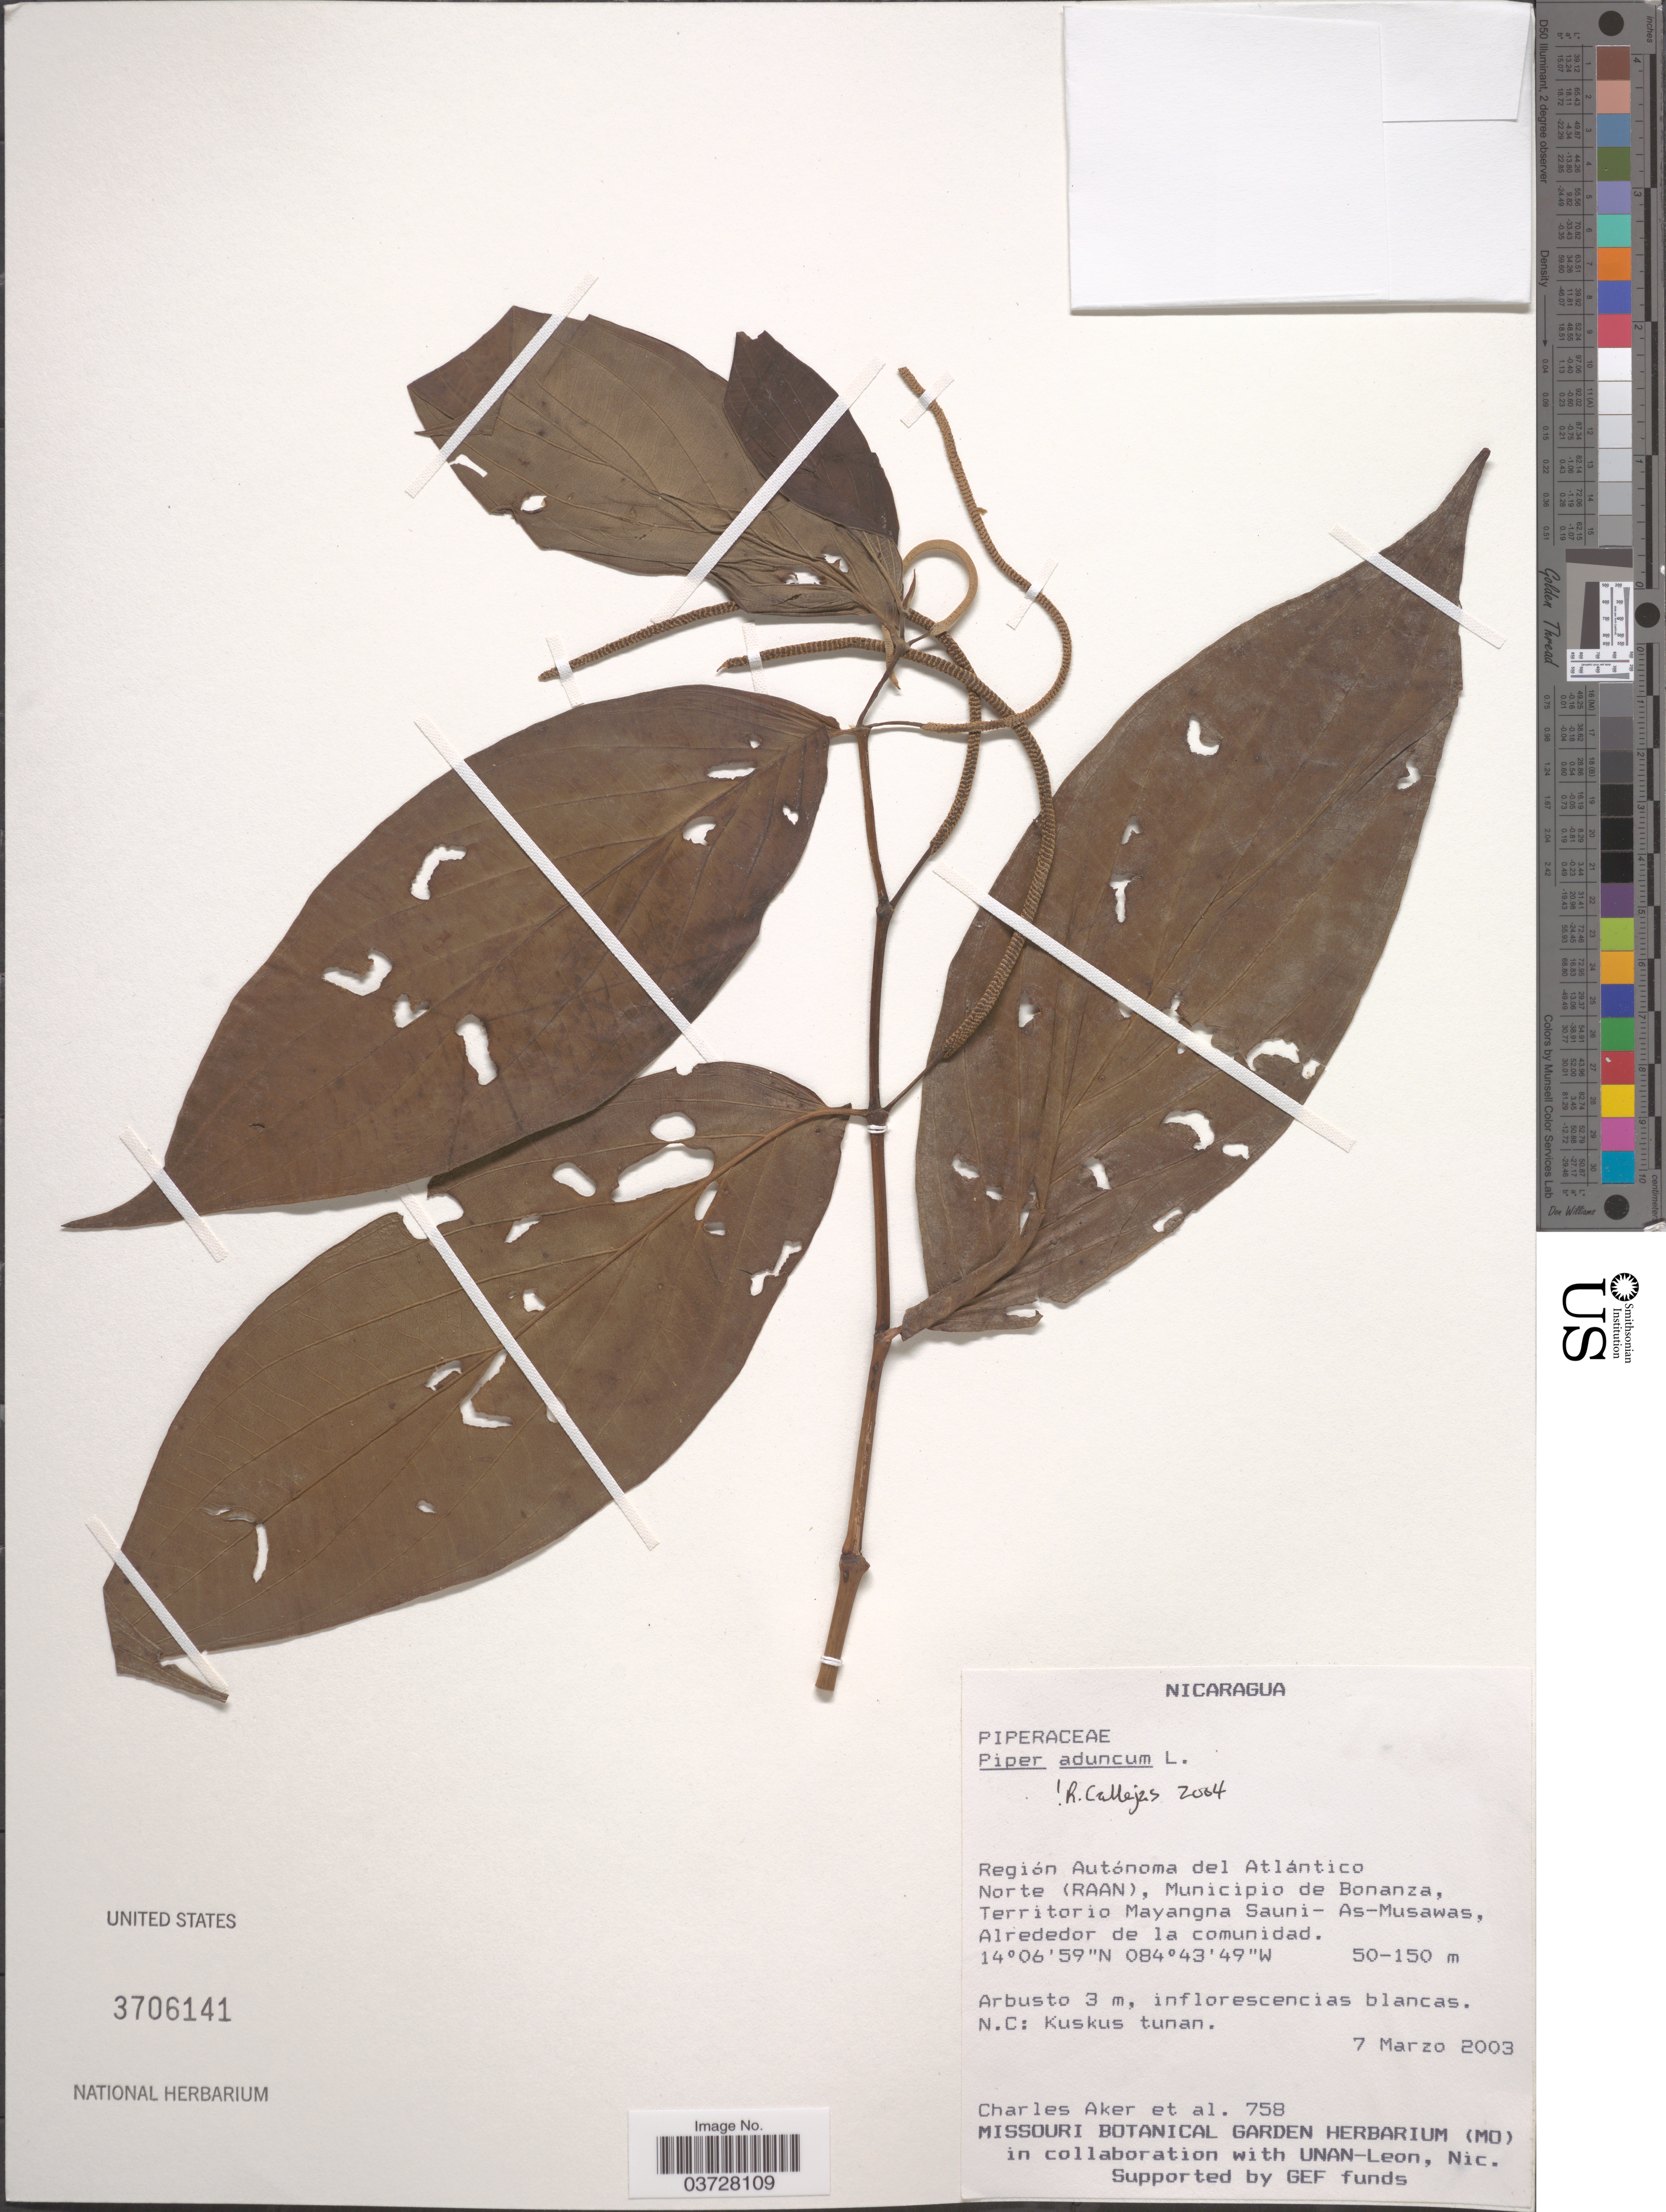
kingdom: Plantae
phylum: Tracheophyta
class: Magnoliopsida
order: Piperales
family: Piperaceae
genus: Piper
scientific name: Piper aduncum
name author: L.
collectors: C. Aker & et al.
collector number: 758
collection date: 2003-03-07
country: Nicaragua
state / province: Atlantico Norte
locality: Región Autónoma del Atlántico Norte (RAAN), Municipio de Bonanza, Territorio Mayangna Sauni-As -Musawas, Alrededor de la comunidad.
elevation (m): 50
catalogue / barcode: US 3706141